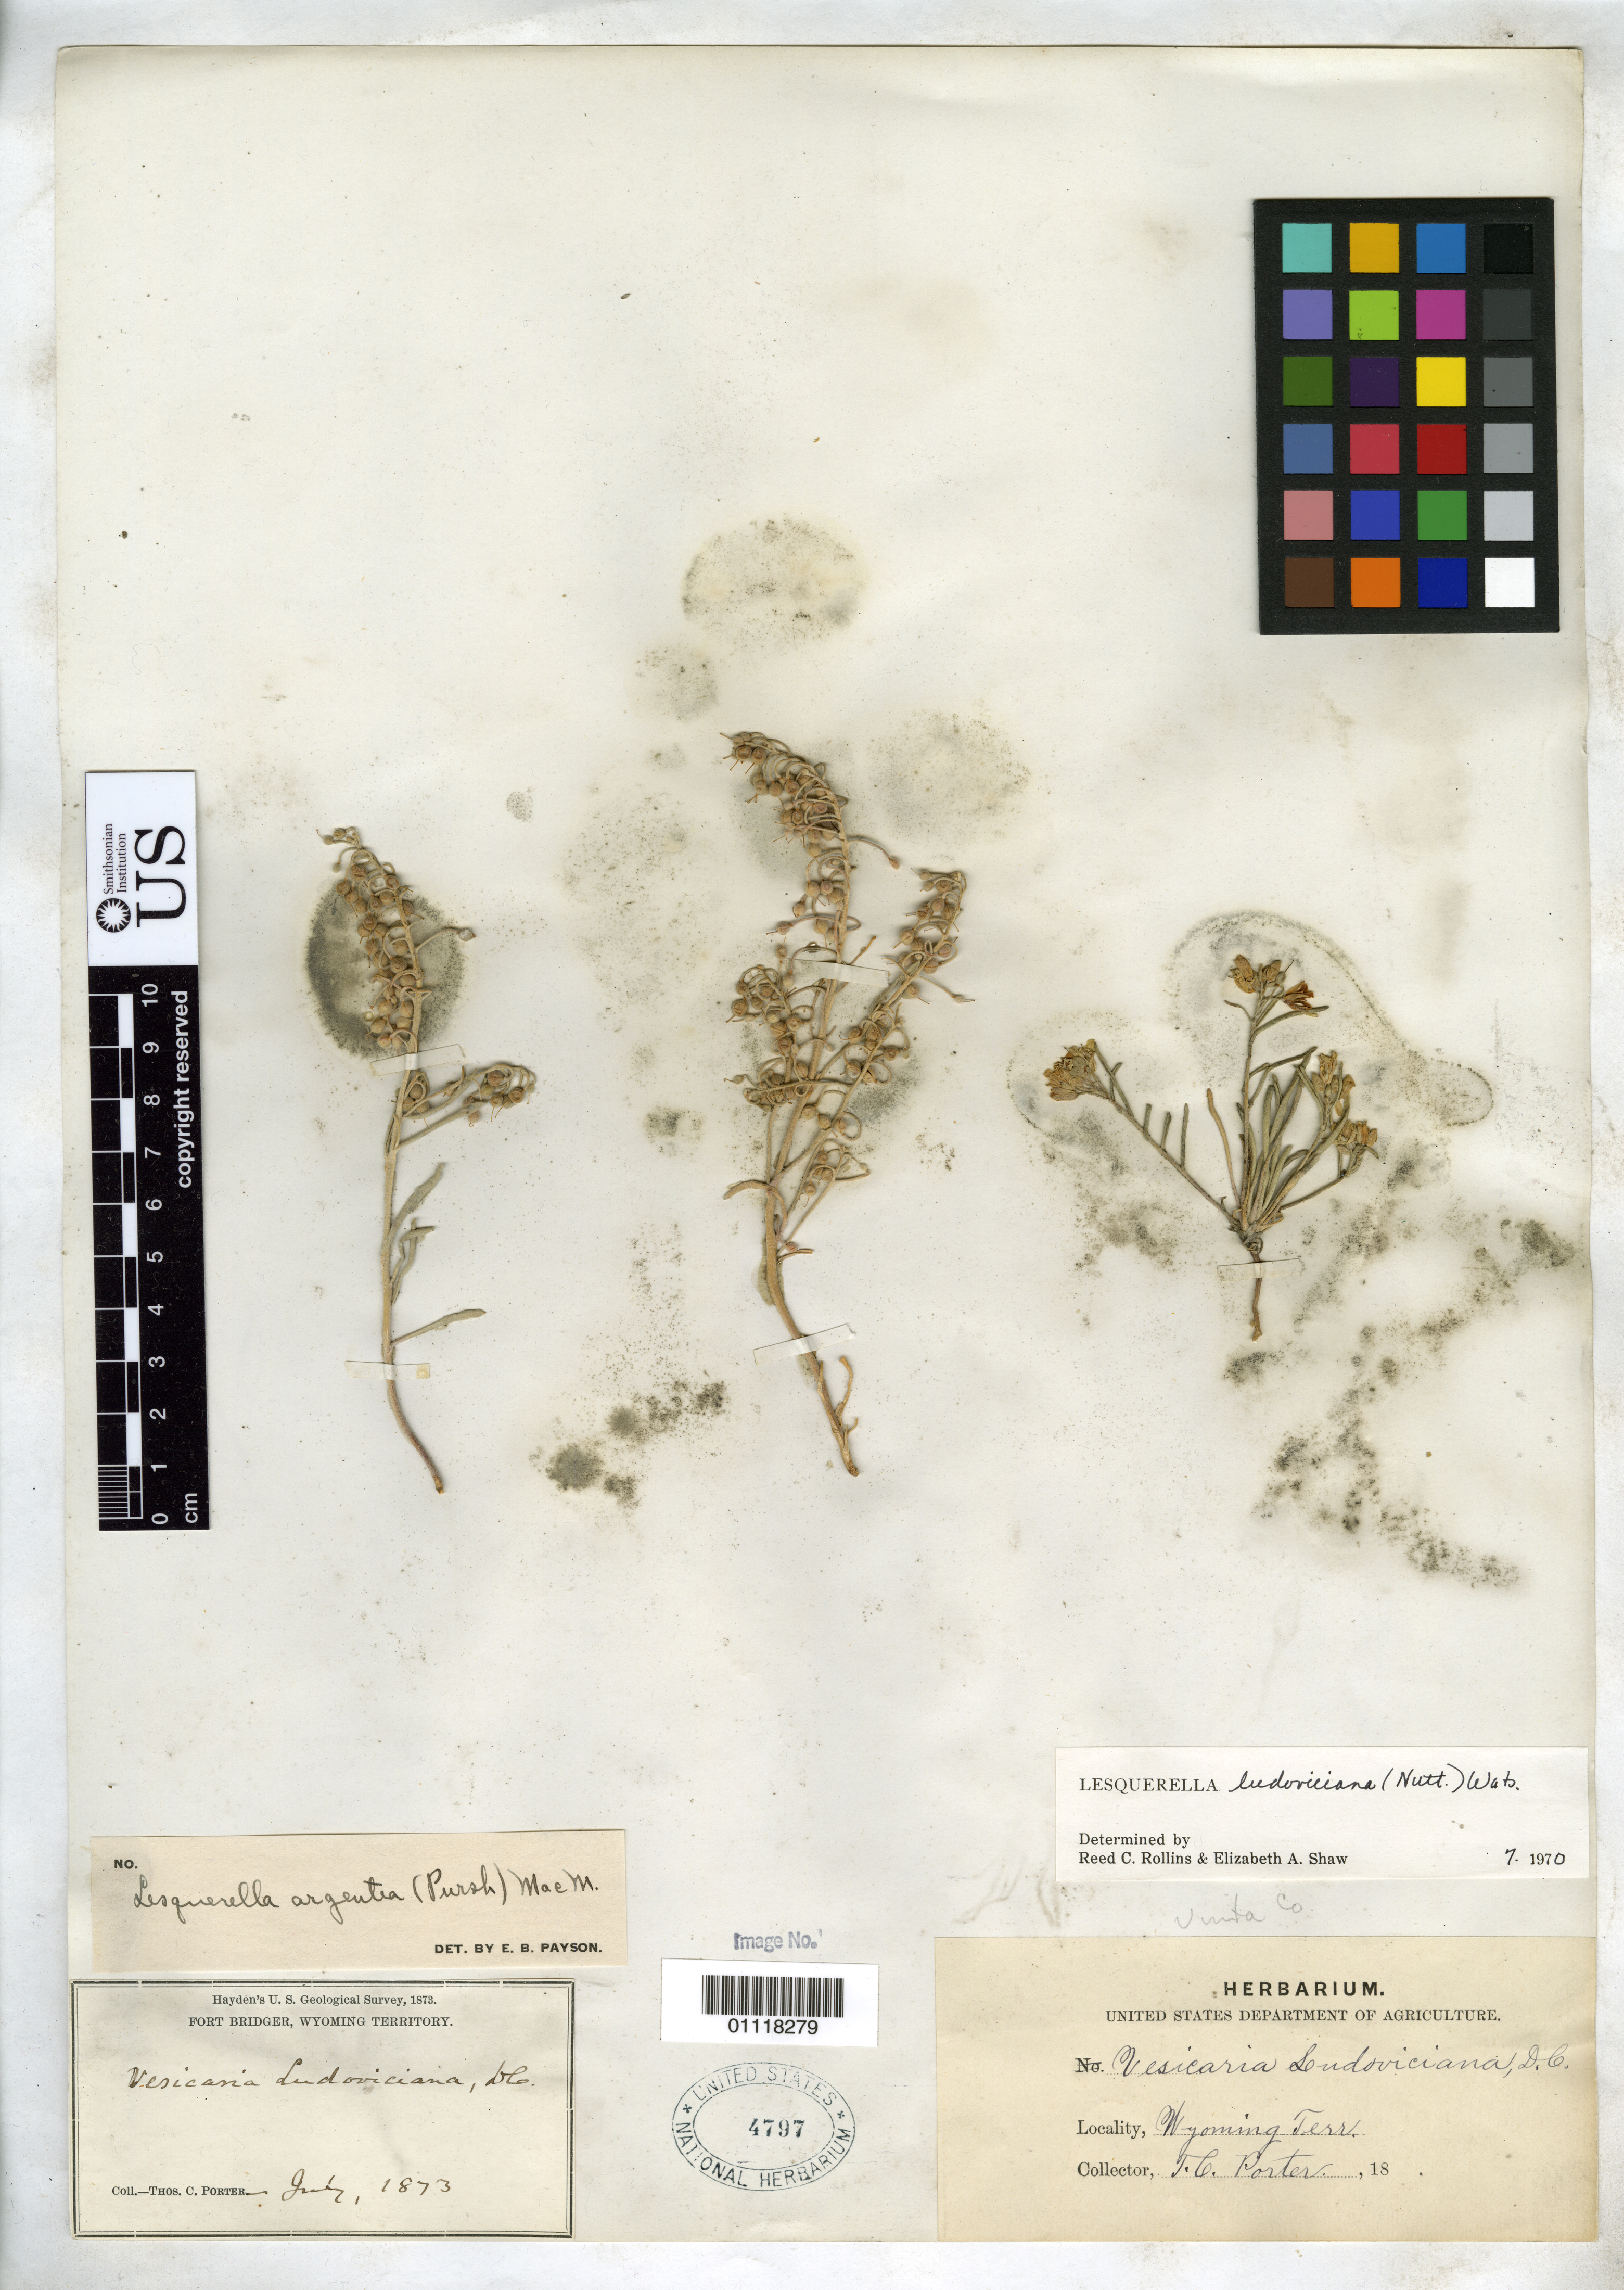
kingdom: Plantae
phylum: Tracheophyta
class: Magnoliopsida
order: Brassicales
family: Brassicaceae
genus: Lesquerella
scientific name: Lesquerella ludoviciana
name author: (Nutt.) S. Watson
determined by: Rollins, R. C.; Shaw, E. A.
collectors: T. C. Porter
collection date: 1873-07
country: United States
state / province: Wyoming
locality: Fort Bridger.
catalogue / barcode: US 4797